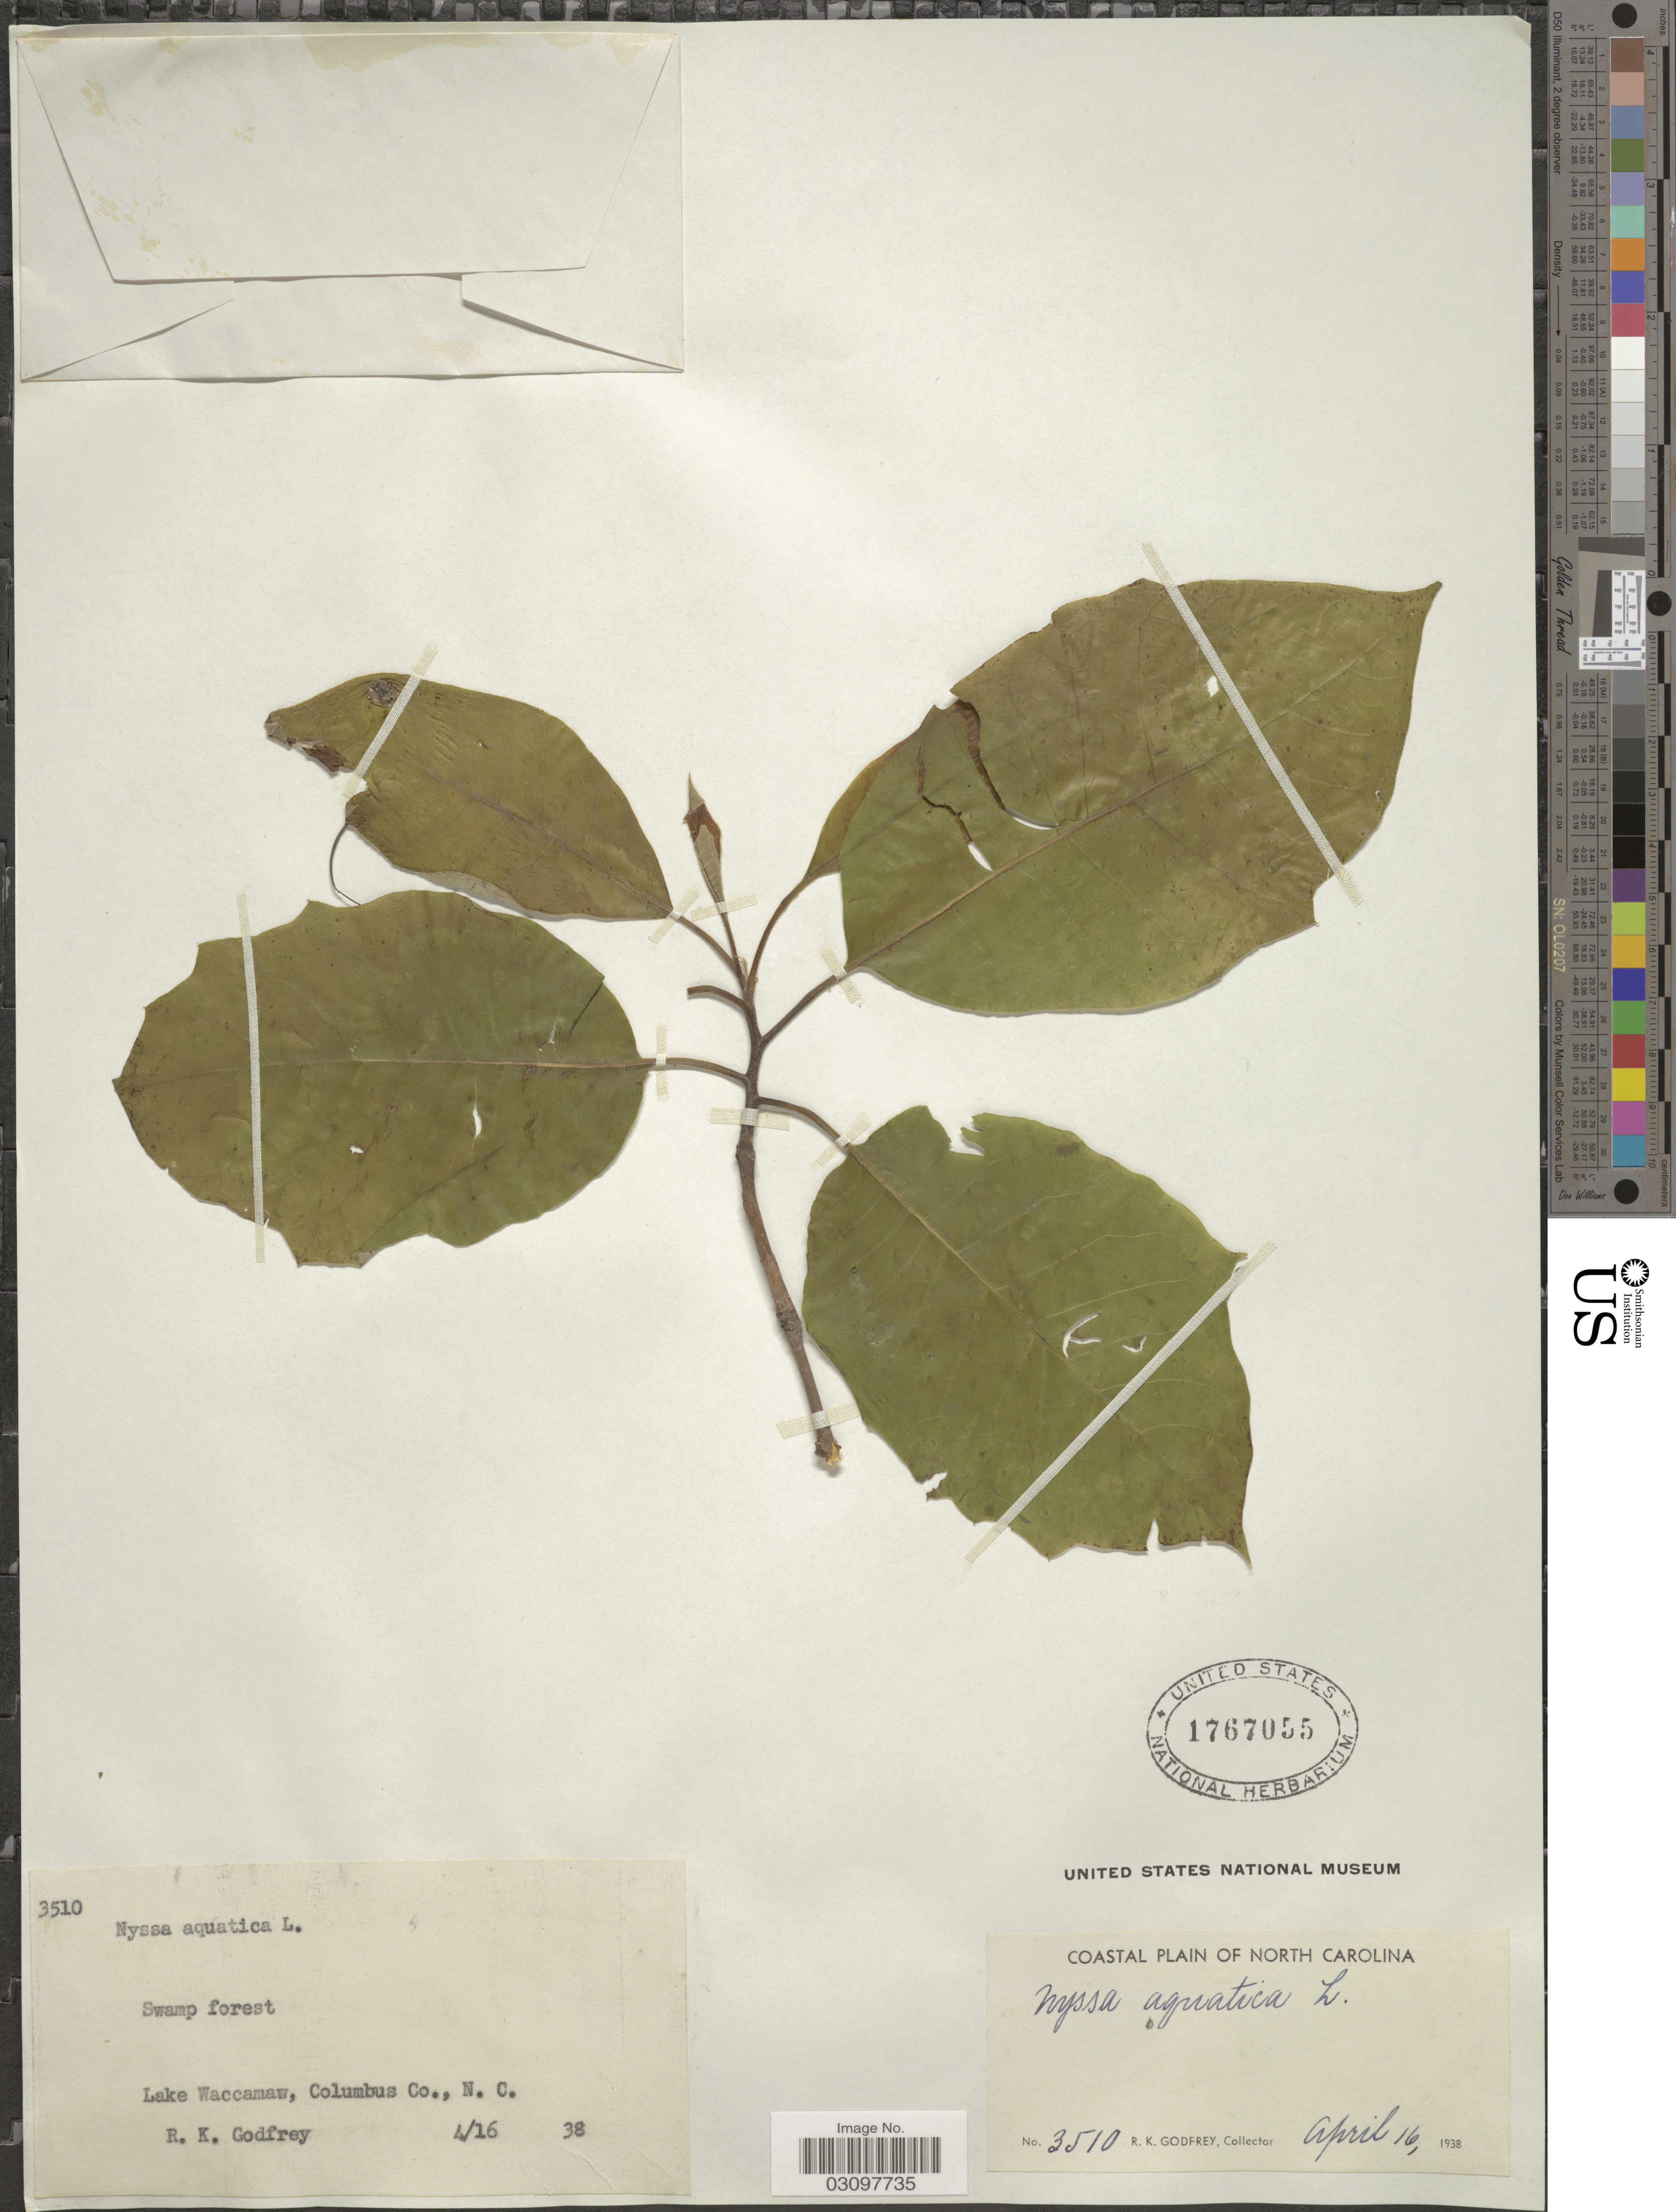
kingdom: Plantae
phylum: Tracheophyta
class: Magnoliopsida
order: Cornales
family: Nyssaceae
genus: Nyssa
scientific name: Nyssa aquatica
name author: L.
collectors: R. K. Godfrey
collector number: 3510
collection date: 1938-04-16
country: United States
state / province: North Carolina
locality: Coastal plain of North Carolina. Lake Waccamaw, Columbus Co.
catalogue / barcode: US 1767055